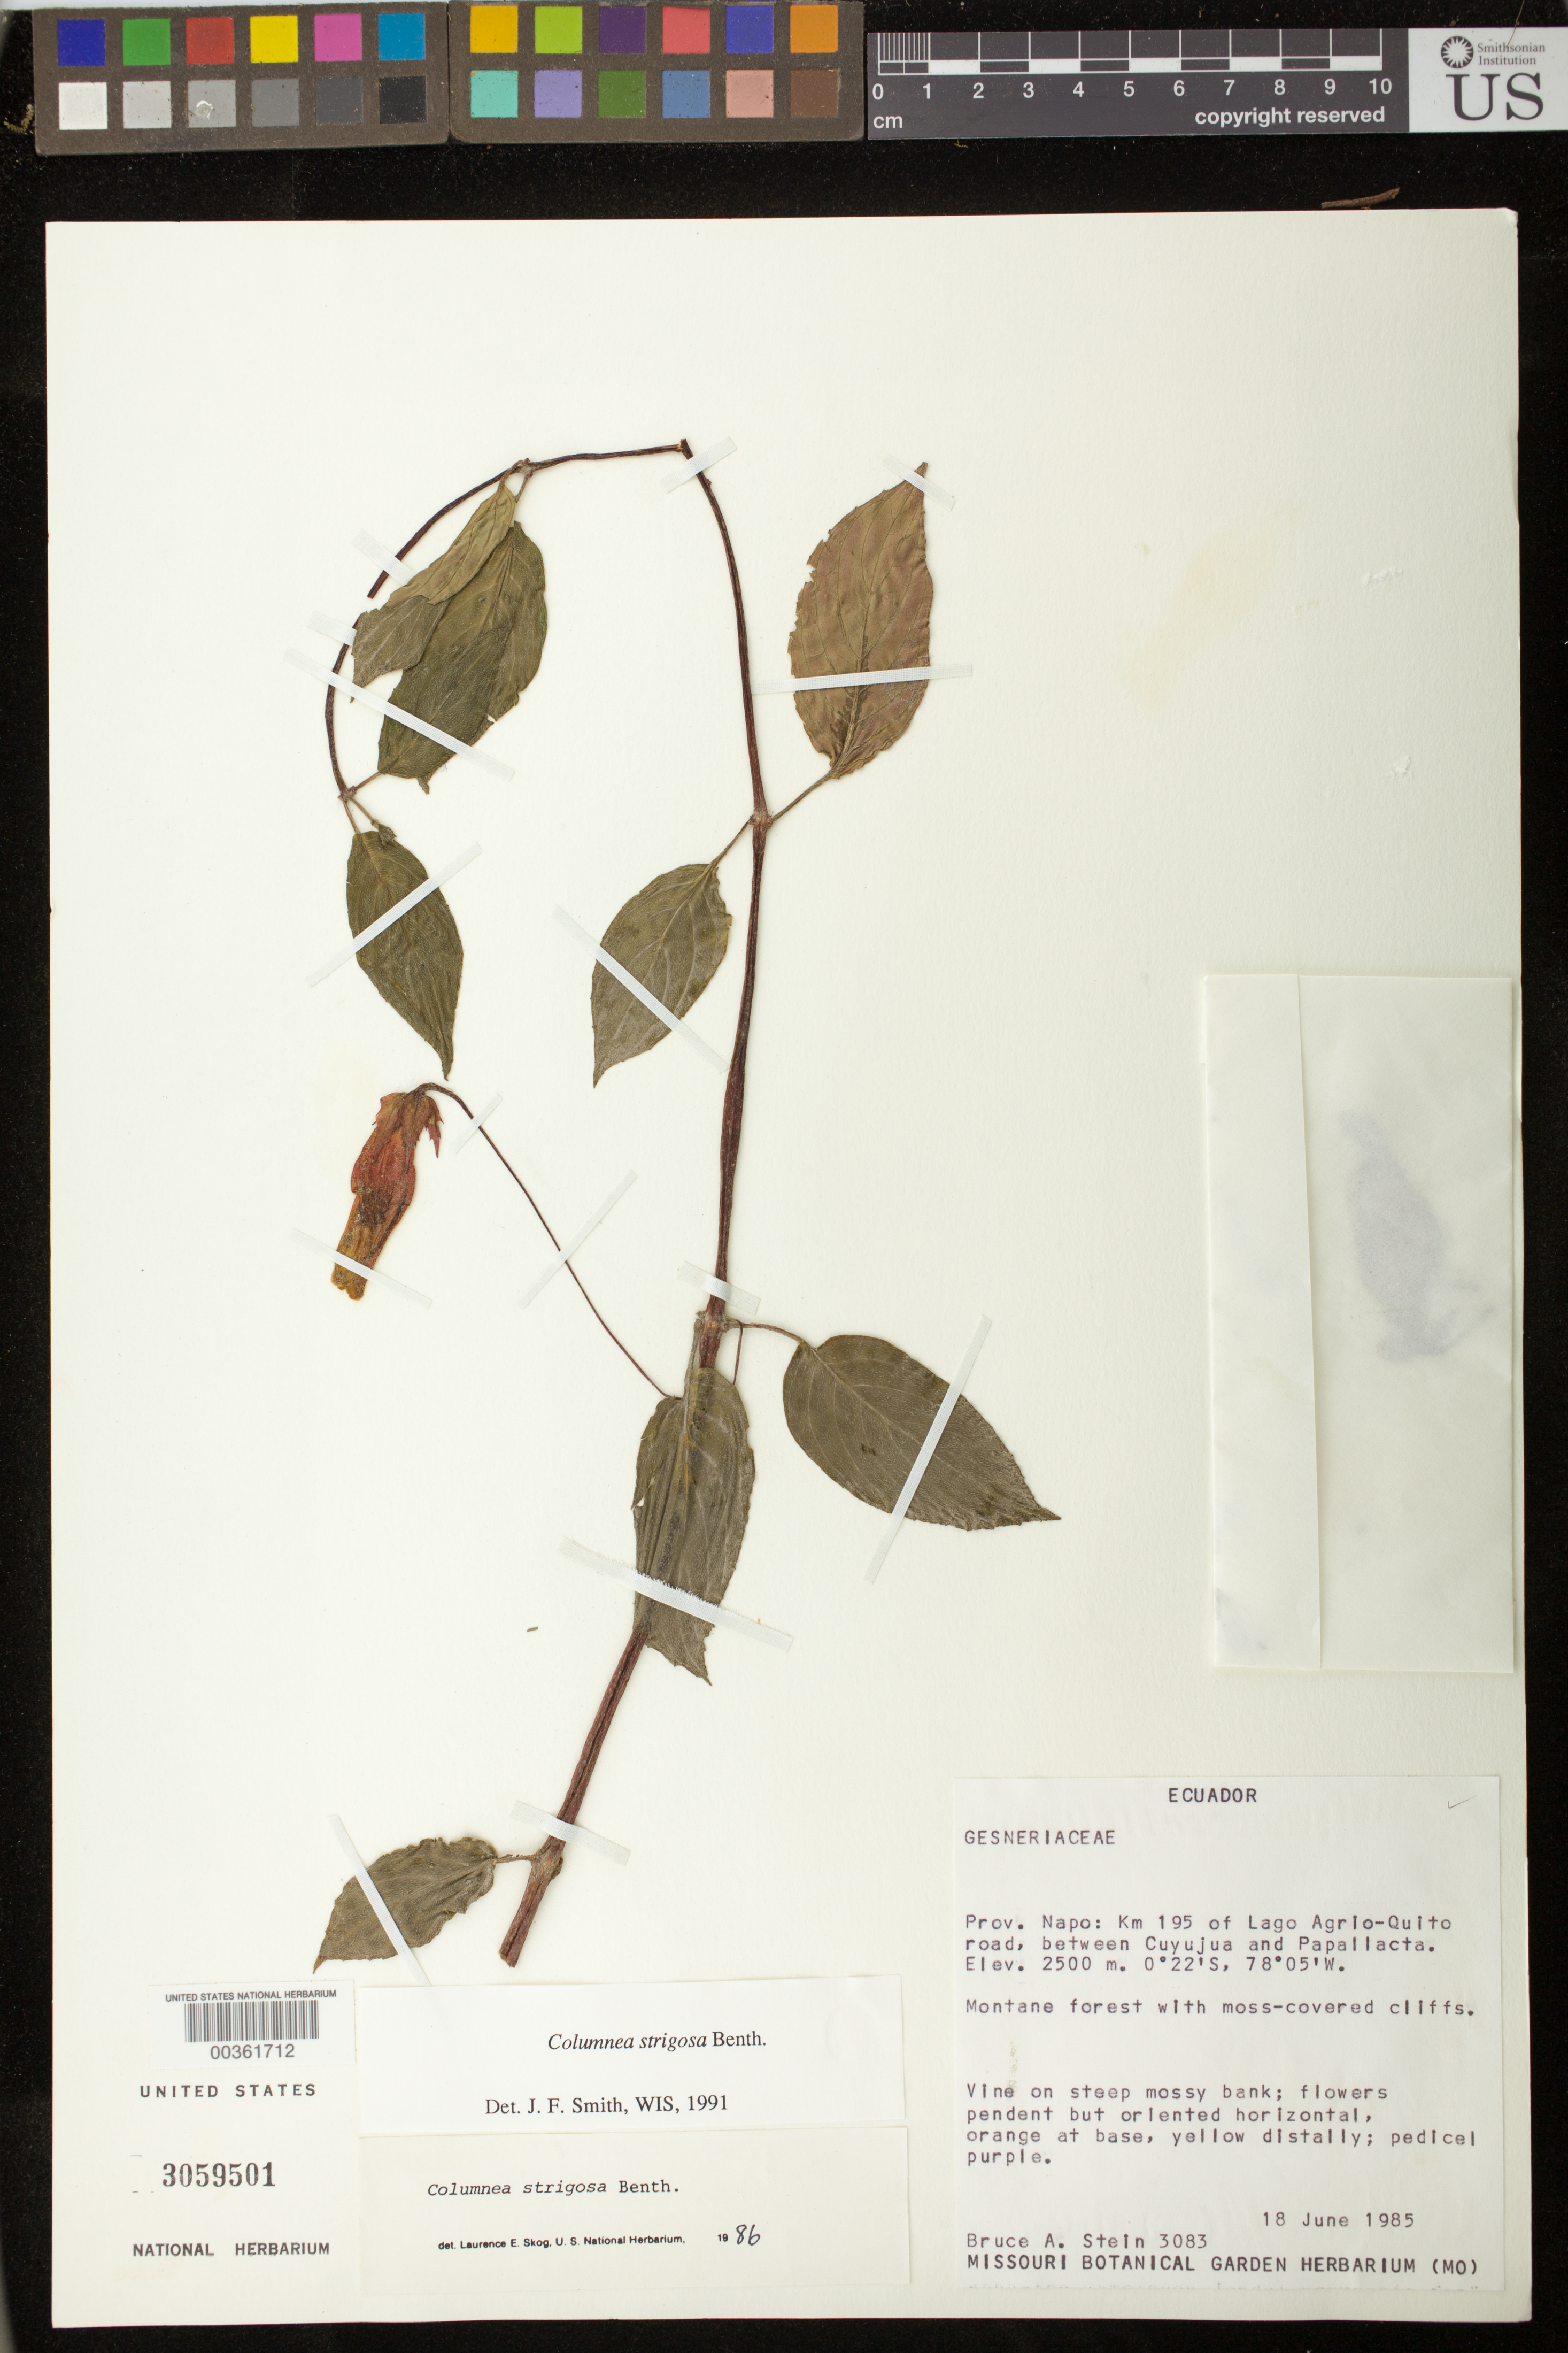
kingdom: Plantae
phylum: Tracheophyta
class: Magnoliopsida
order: Lamiales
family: Gesneriaceae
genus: Columnea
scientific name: Columnea strigosa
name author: Benth.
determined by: Clark, J. L., (SEL), The Marie Selby Botanical Garden (UNITED STATES)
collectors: B. A. Stein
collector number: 3083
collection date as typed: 18 Jun 1985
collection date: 1985-06-18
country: Ecuador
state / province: Napo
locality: Km 195 of Lago Agrio-Quito road, between Cuyujua and Papallacta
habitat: Montane forest with moss-covered cliffs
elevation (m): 2500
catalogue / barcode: US 3059501